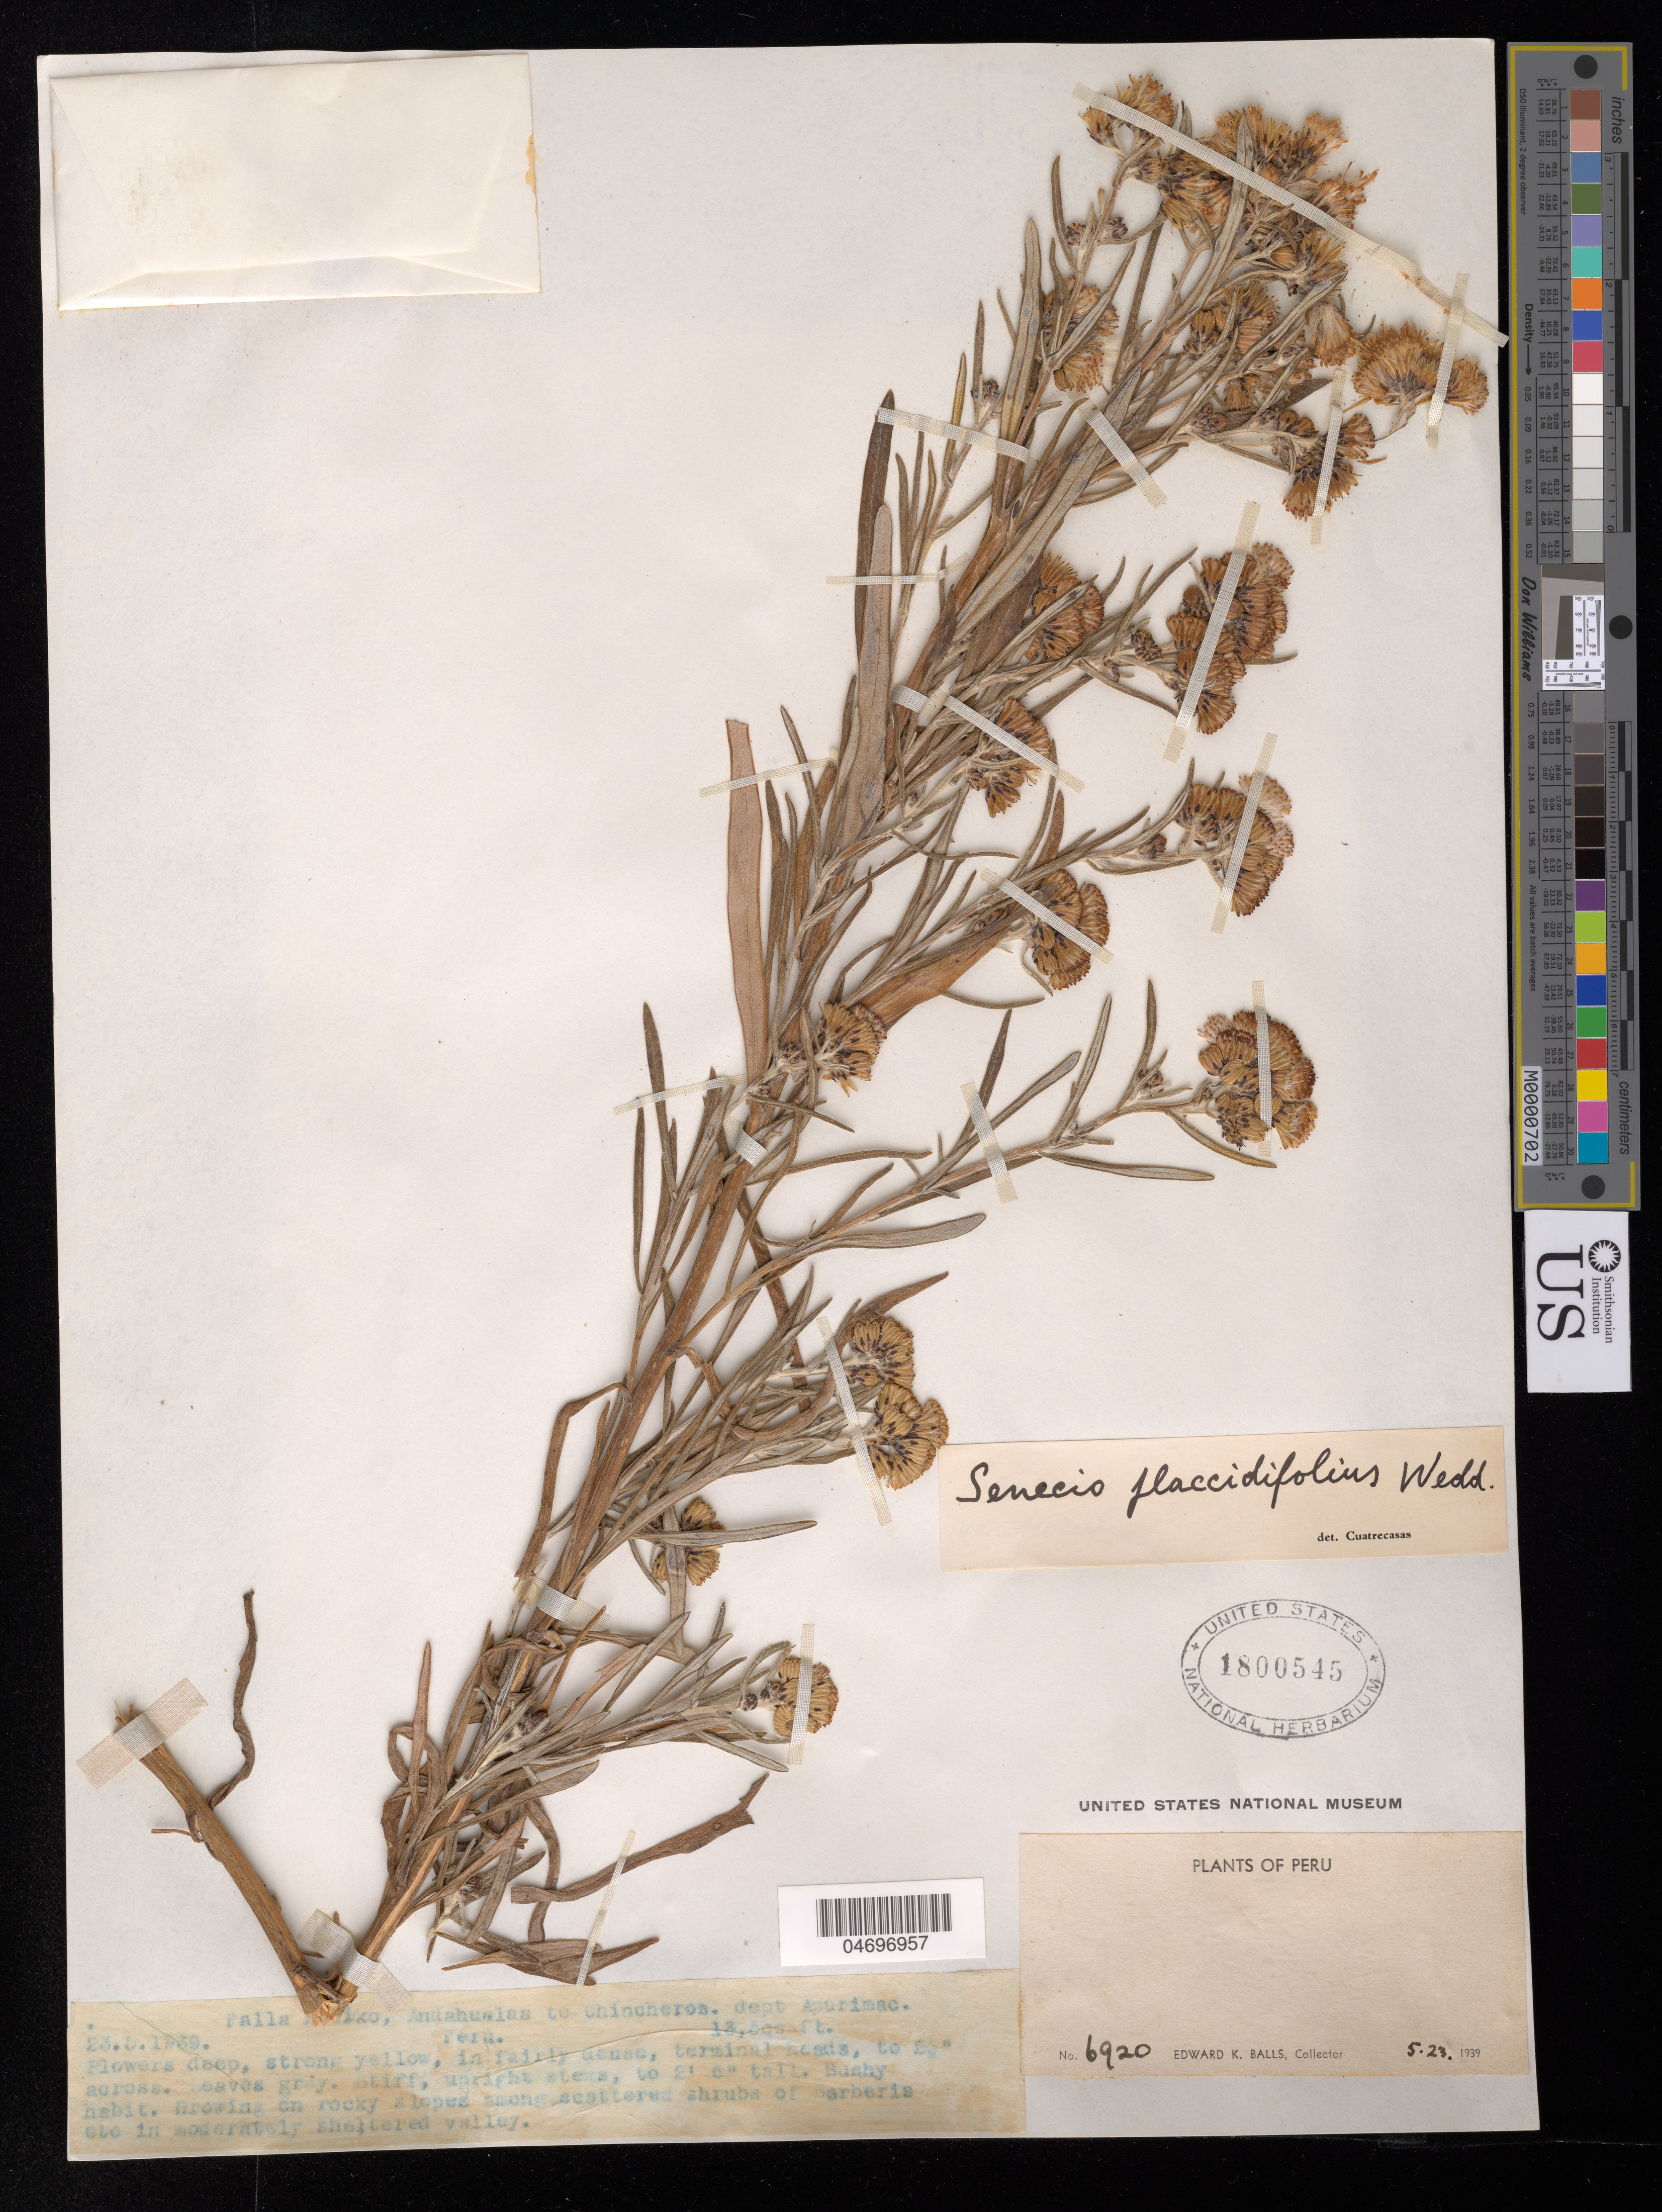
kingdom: Plantae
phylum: Tracheophyta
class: Magnoliopsida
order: Asterales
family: Asteraceae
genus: Senecio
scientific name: Senecio flaccidifolius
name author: Wedd.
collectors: E. K. Balls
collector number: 6920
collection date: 1939-05-23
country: Peru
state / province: Apurímac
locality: Andshualas to Chincheros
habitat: Growing on rocky slopes among scattered shrubs of Berberis etc in moderately sheltered valley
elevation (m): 4115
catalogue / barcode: US 1800545